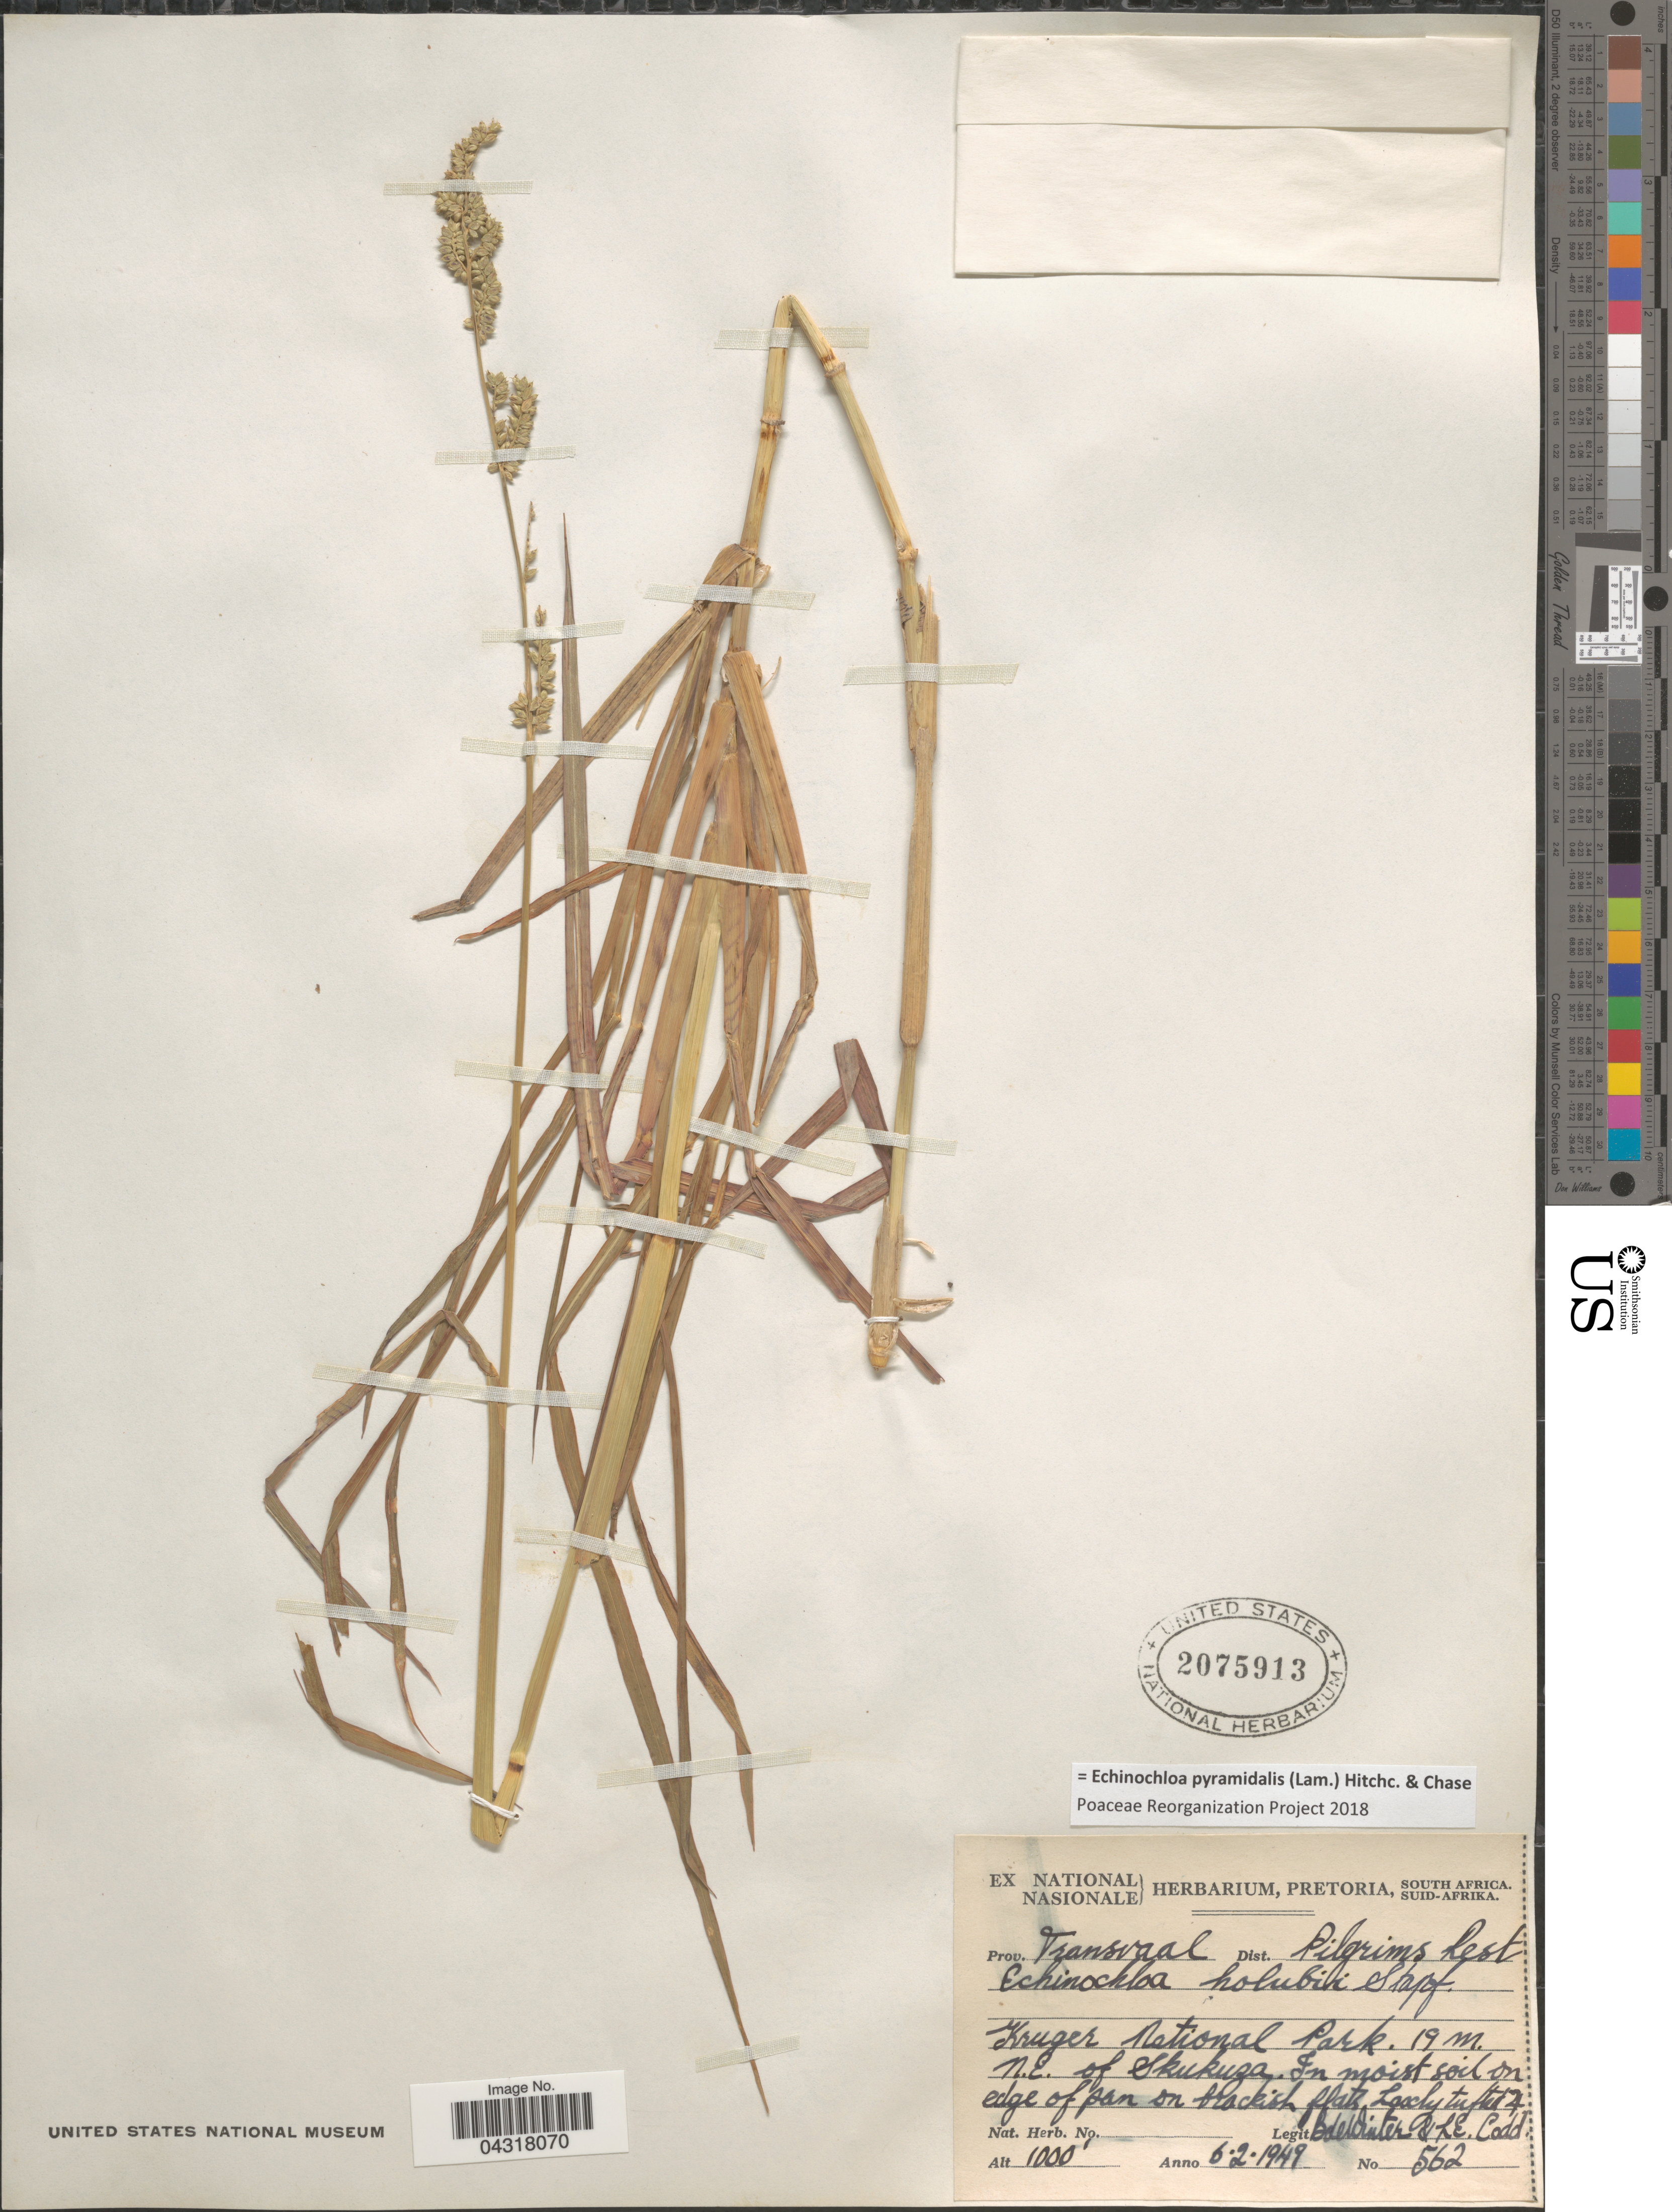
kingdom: Plantae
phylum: Tracheophyta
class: Liliopsida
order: Poales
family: Poaceae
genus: Echinochloa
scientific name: Echinochloa pyramidalis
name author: (Lam.) Hitchc. & Chase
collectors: B. de Winter & L. Codd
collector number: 562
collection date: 1949-02-06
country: South Africa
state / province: Mpumalanga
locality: Prov. Transvaal. Dist. Pilgrims Rest. Kruger National Park. 19 m. N.E. of Skukuza.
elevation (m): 305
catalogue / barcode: US 2075913